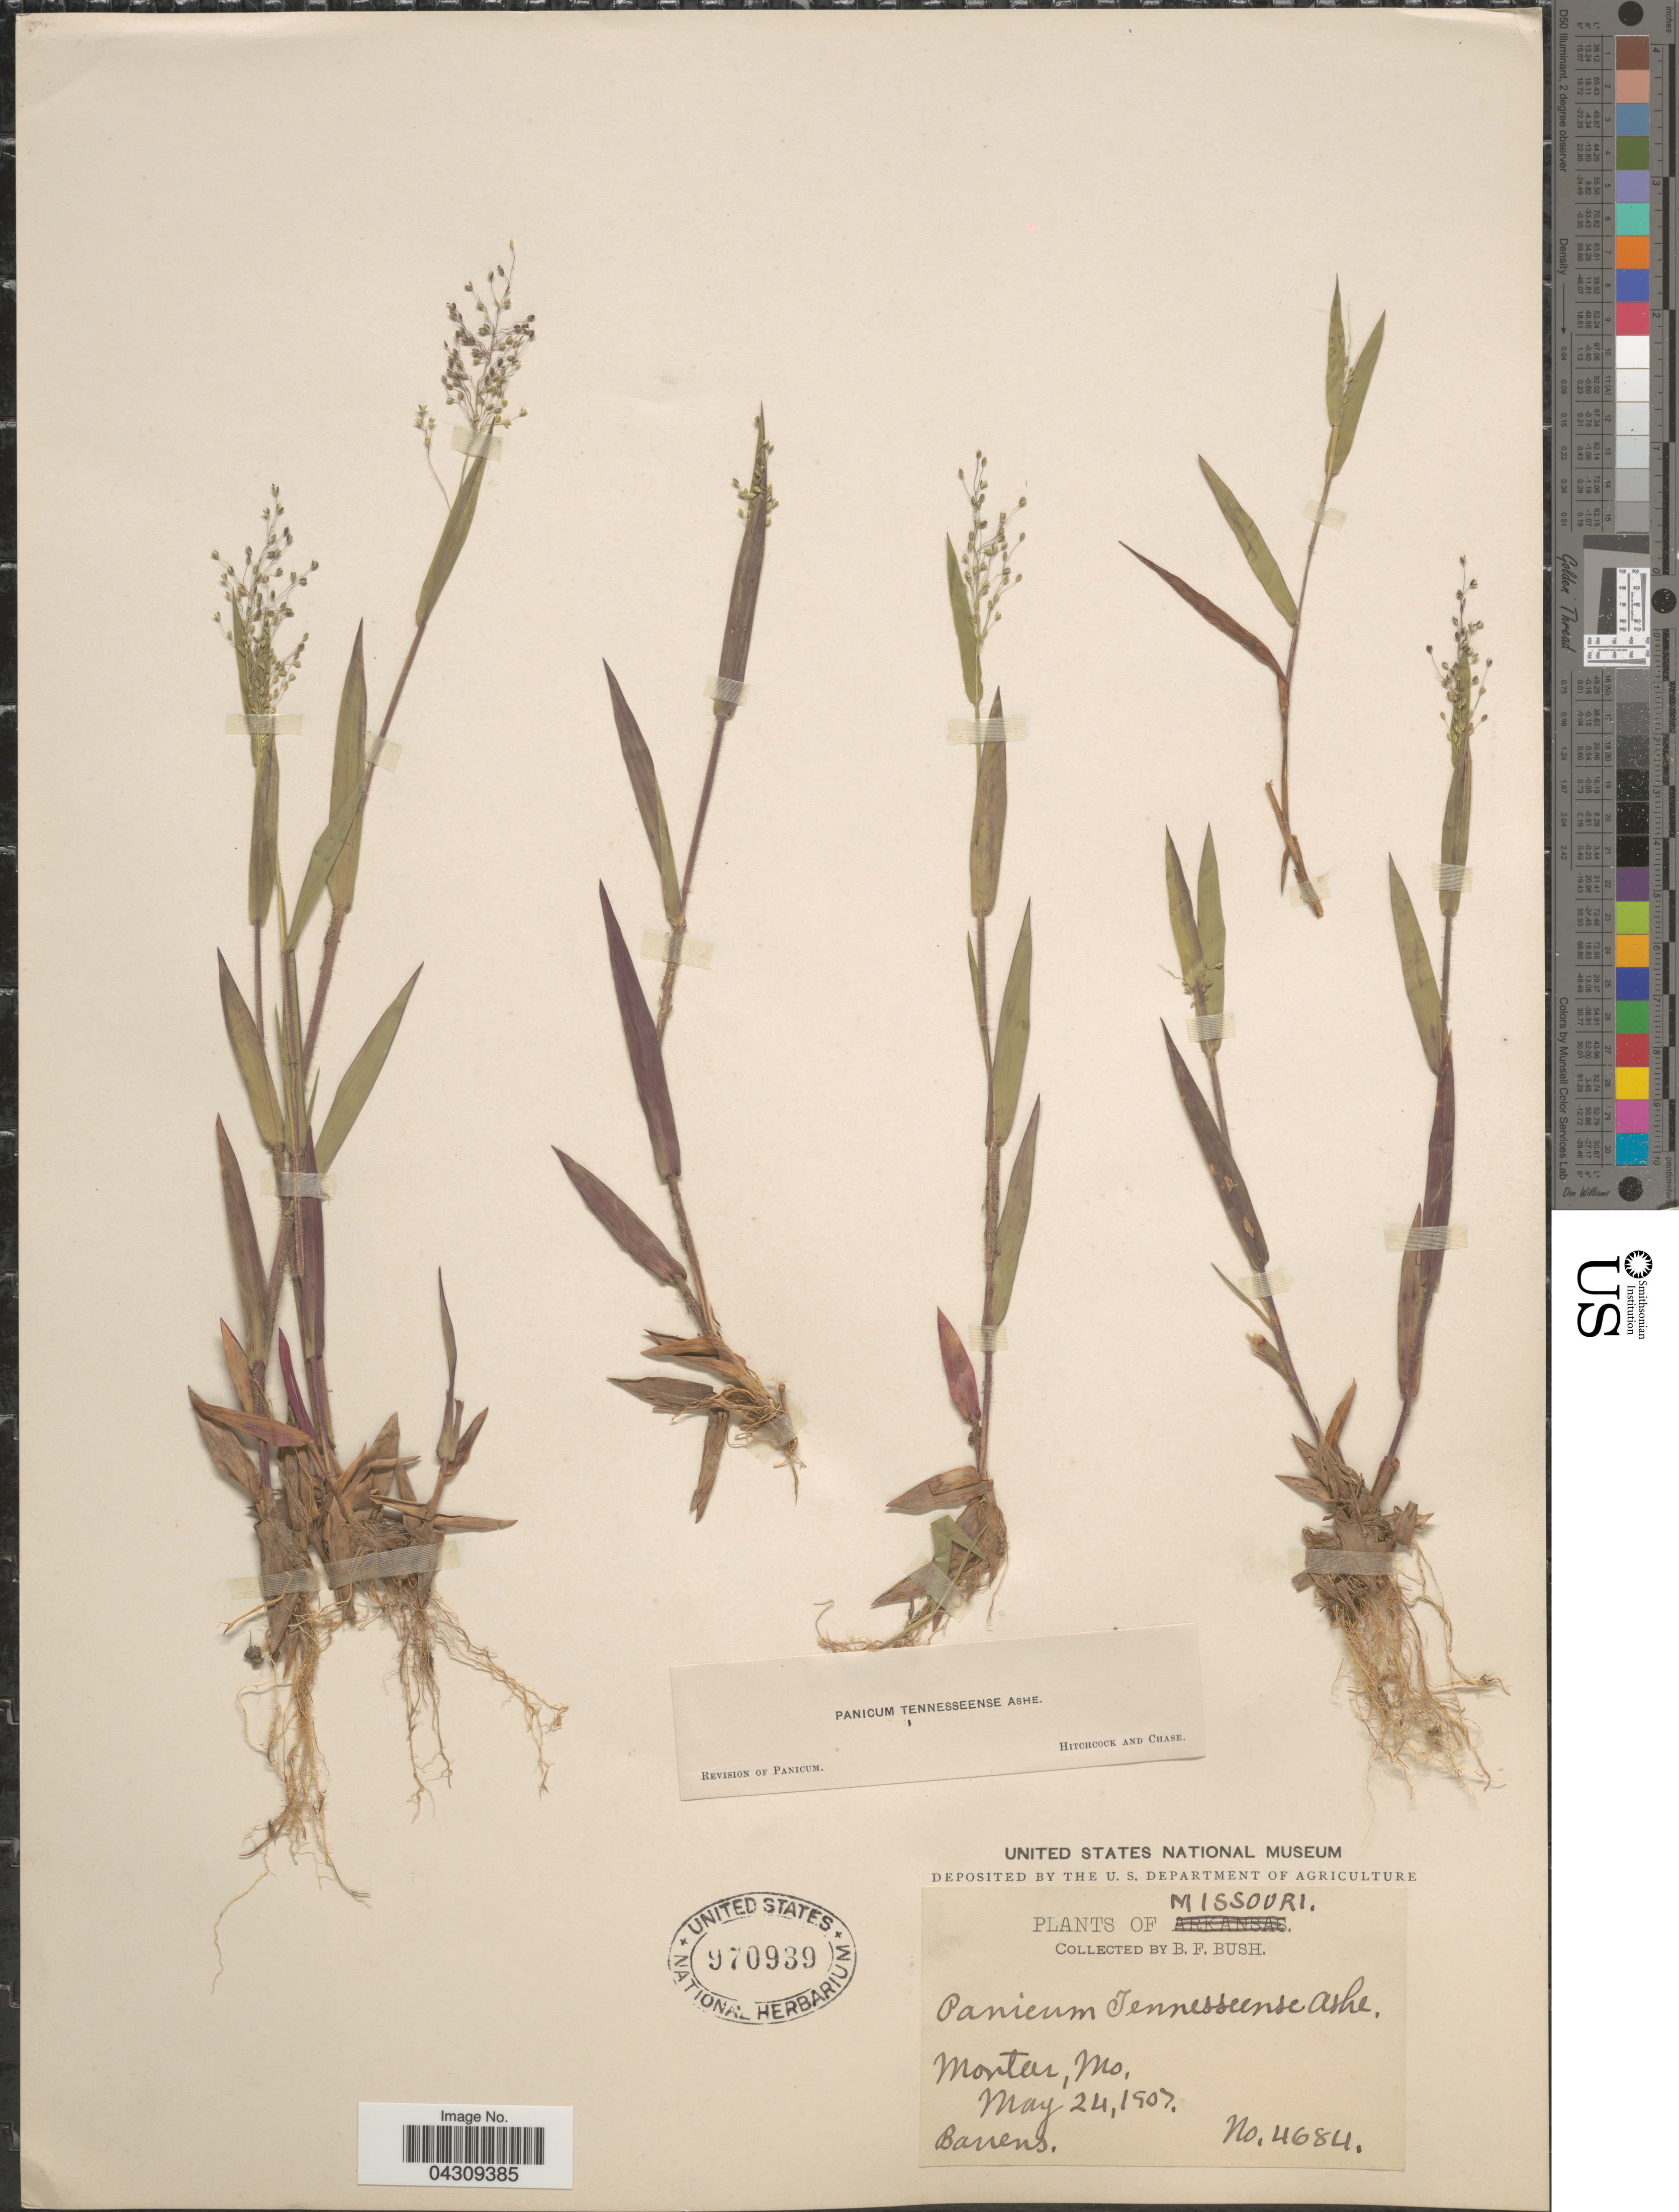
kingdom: Plantae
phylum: Tracheophyta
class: Liliopsida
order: Poales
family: Poaceae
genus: Dichanthelium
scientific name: Dichanthelium acuminatum var. acuminatum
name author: (Sw.) Gould & C.A. Clark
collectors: B. F. Bush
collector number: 4684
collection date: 1907-05-24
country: United States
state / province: Missouri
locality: Monteer, Barrens.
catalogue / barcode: US 970939